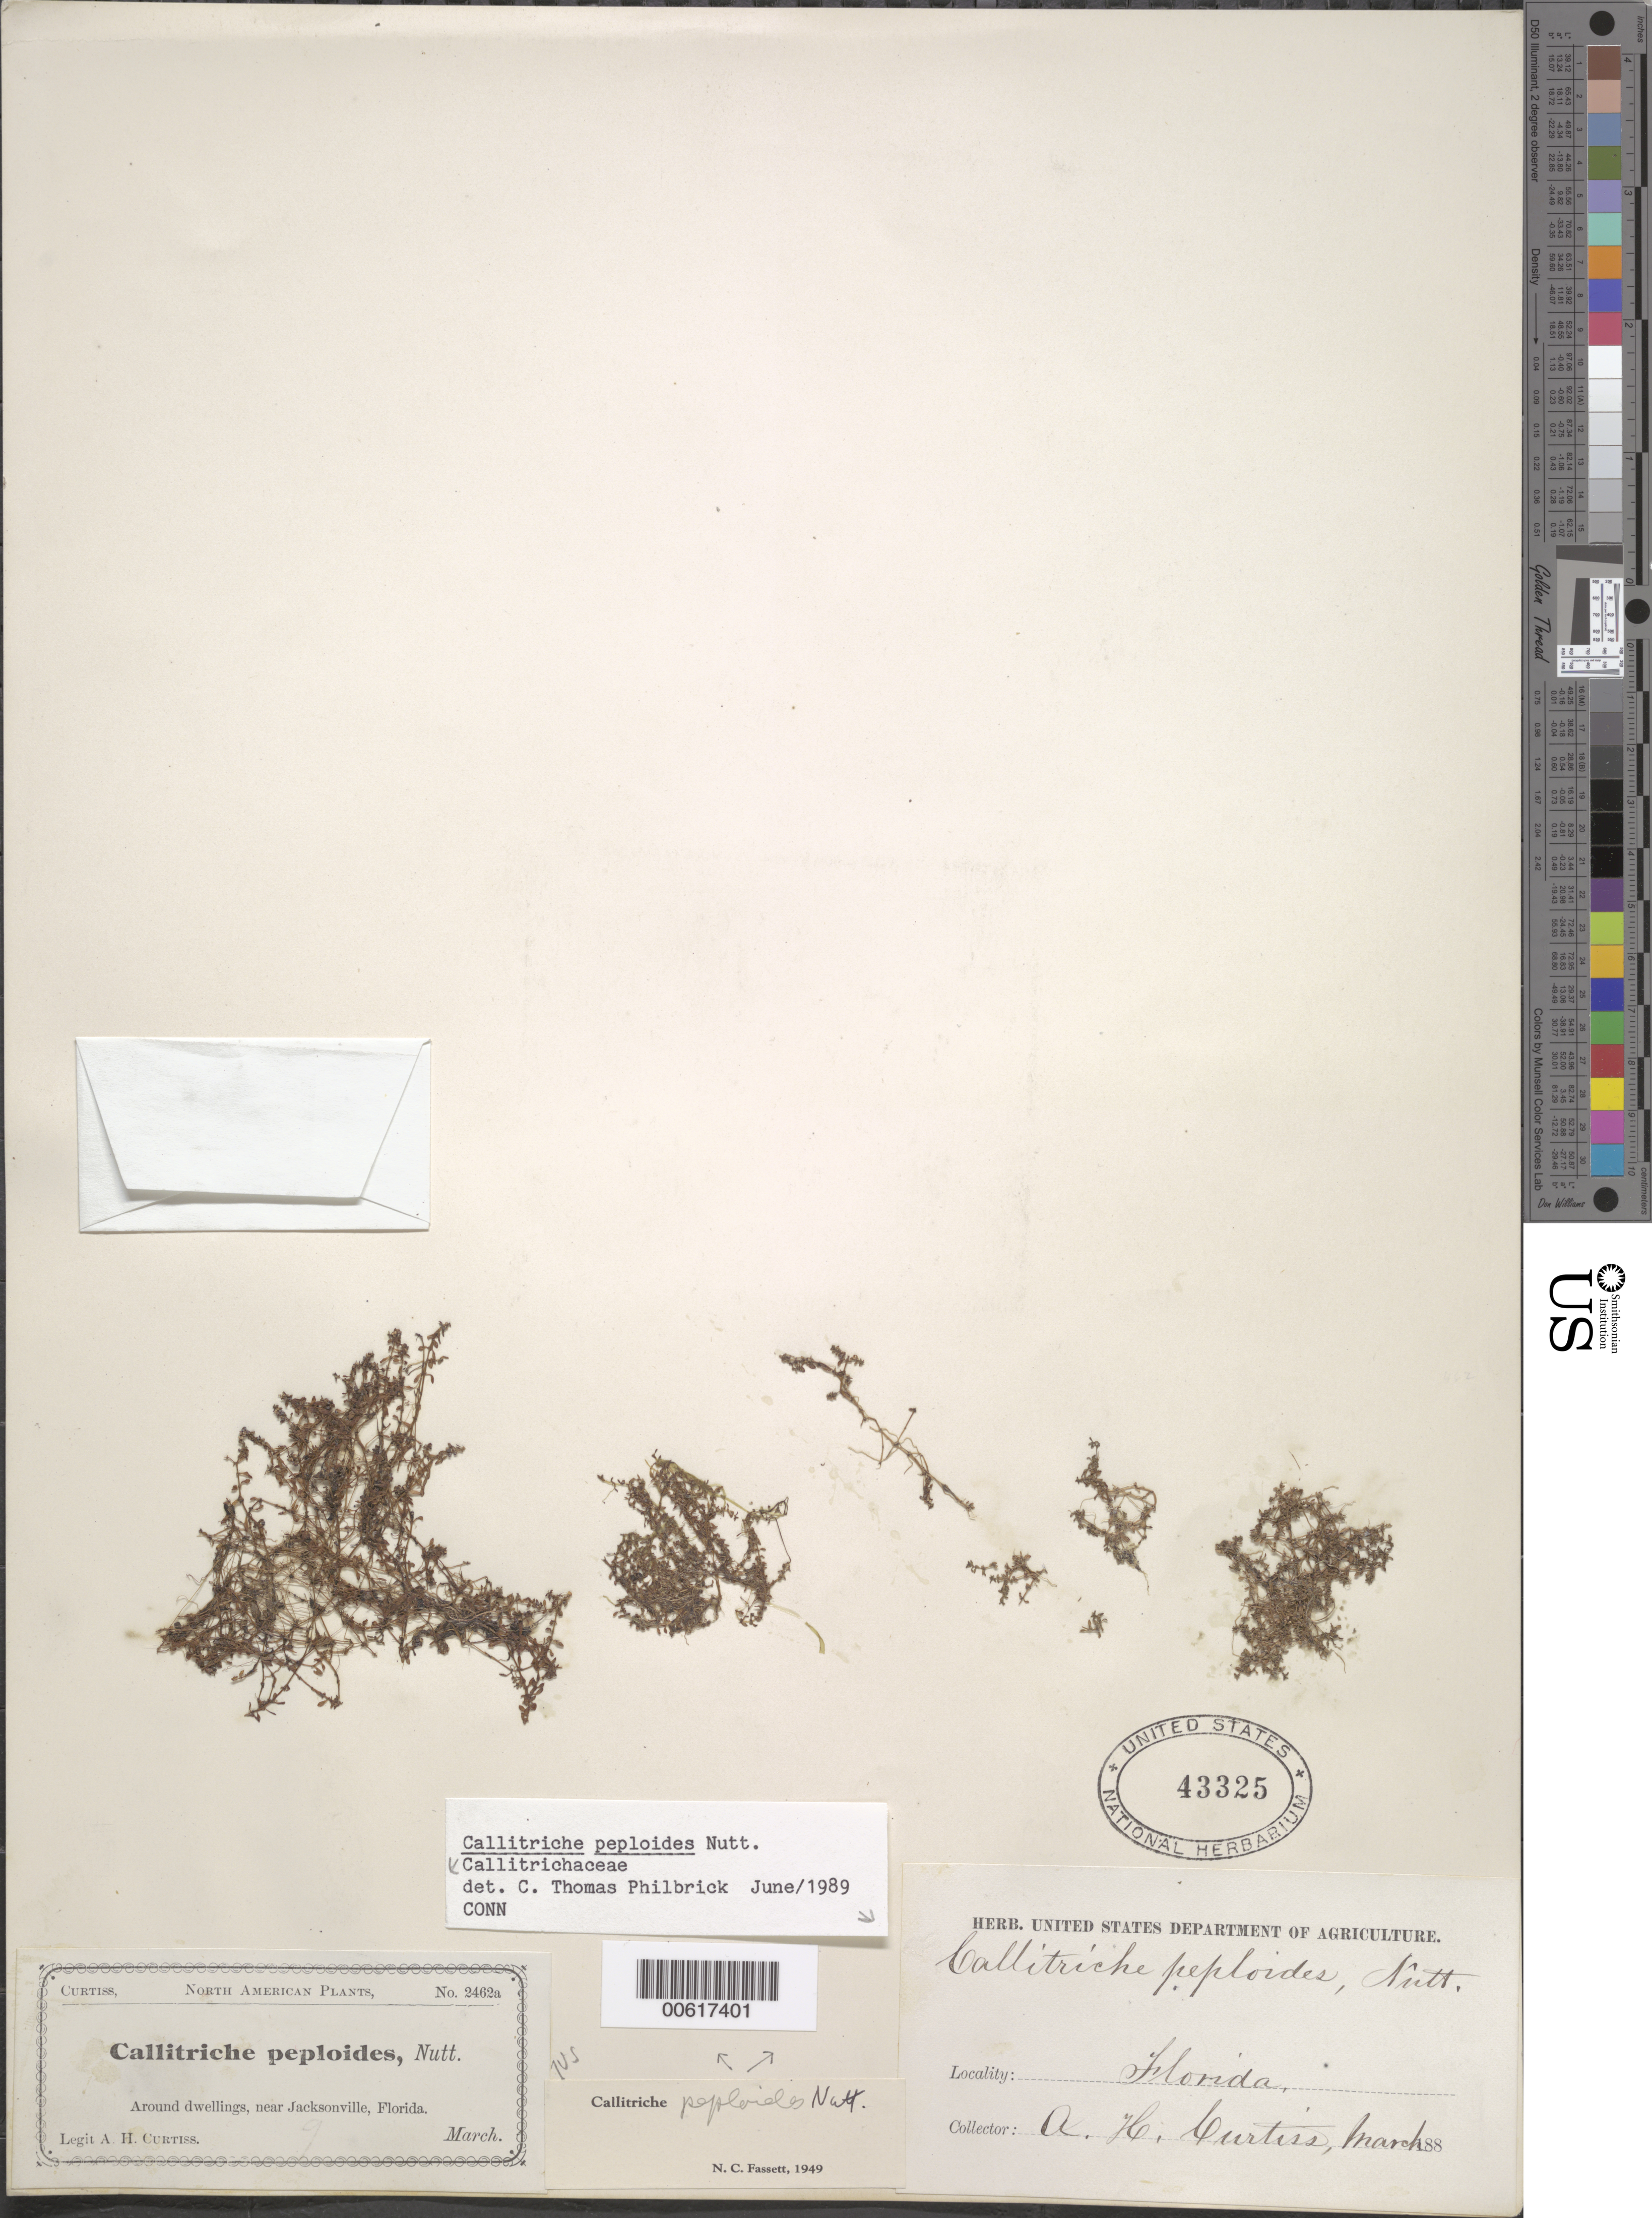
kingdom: Plantae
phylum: Tracheophyta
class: Magnoliopsida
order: Lamiales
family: Plantaginaceae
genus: Callitriche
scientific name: Callitriche peploides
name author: Nutt.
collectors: A. H. Curtiss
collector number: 2462a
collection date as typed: Mar 188-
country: United States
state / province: Florida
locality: Near Jacksonville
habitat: near a dwelling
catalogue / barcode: US 43325